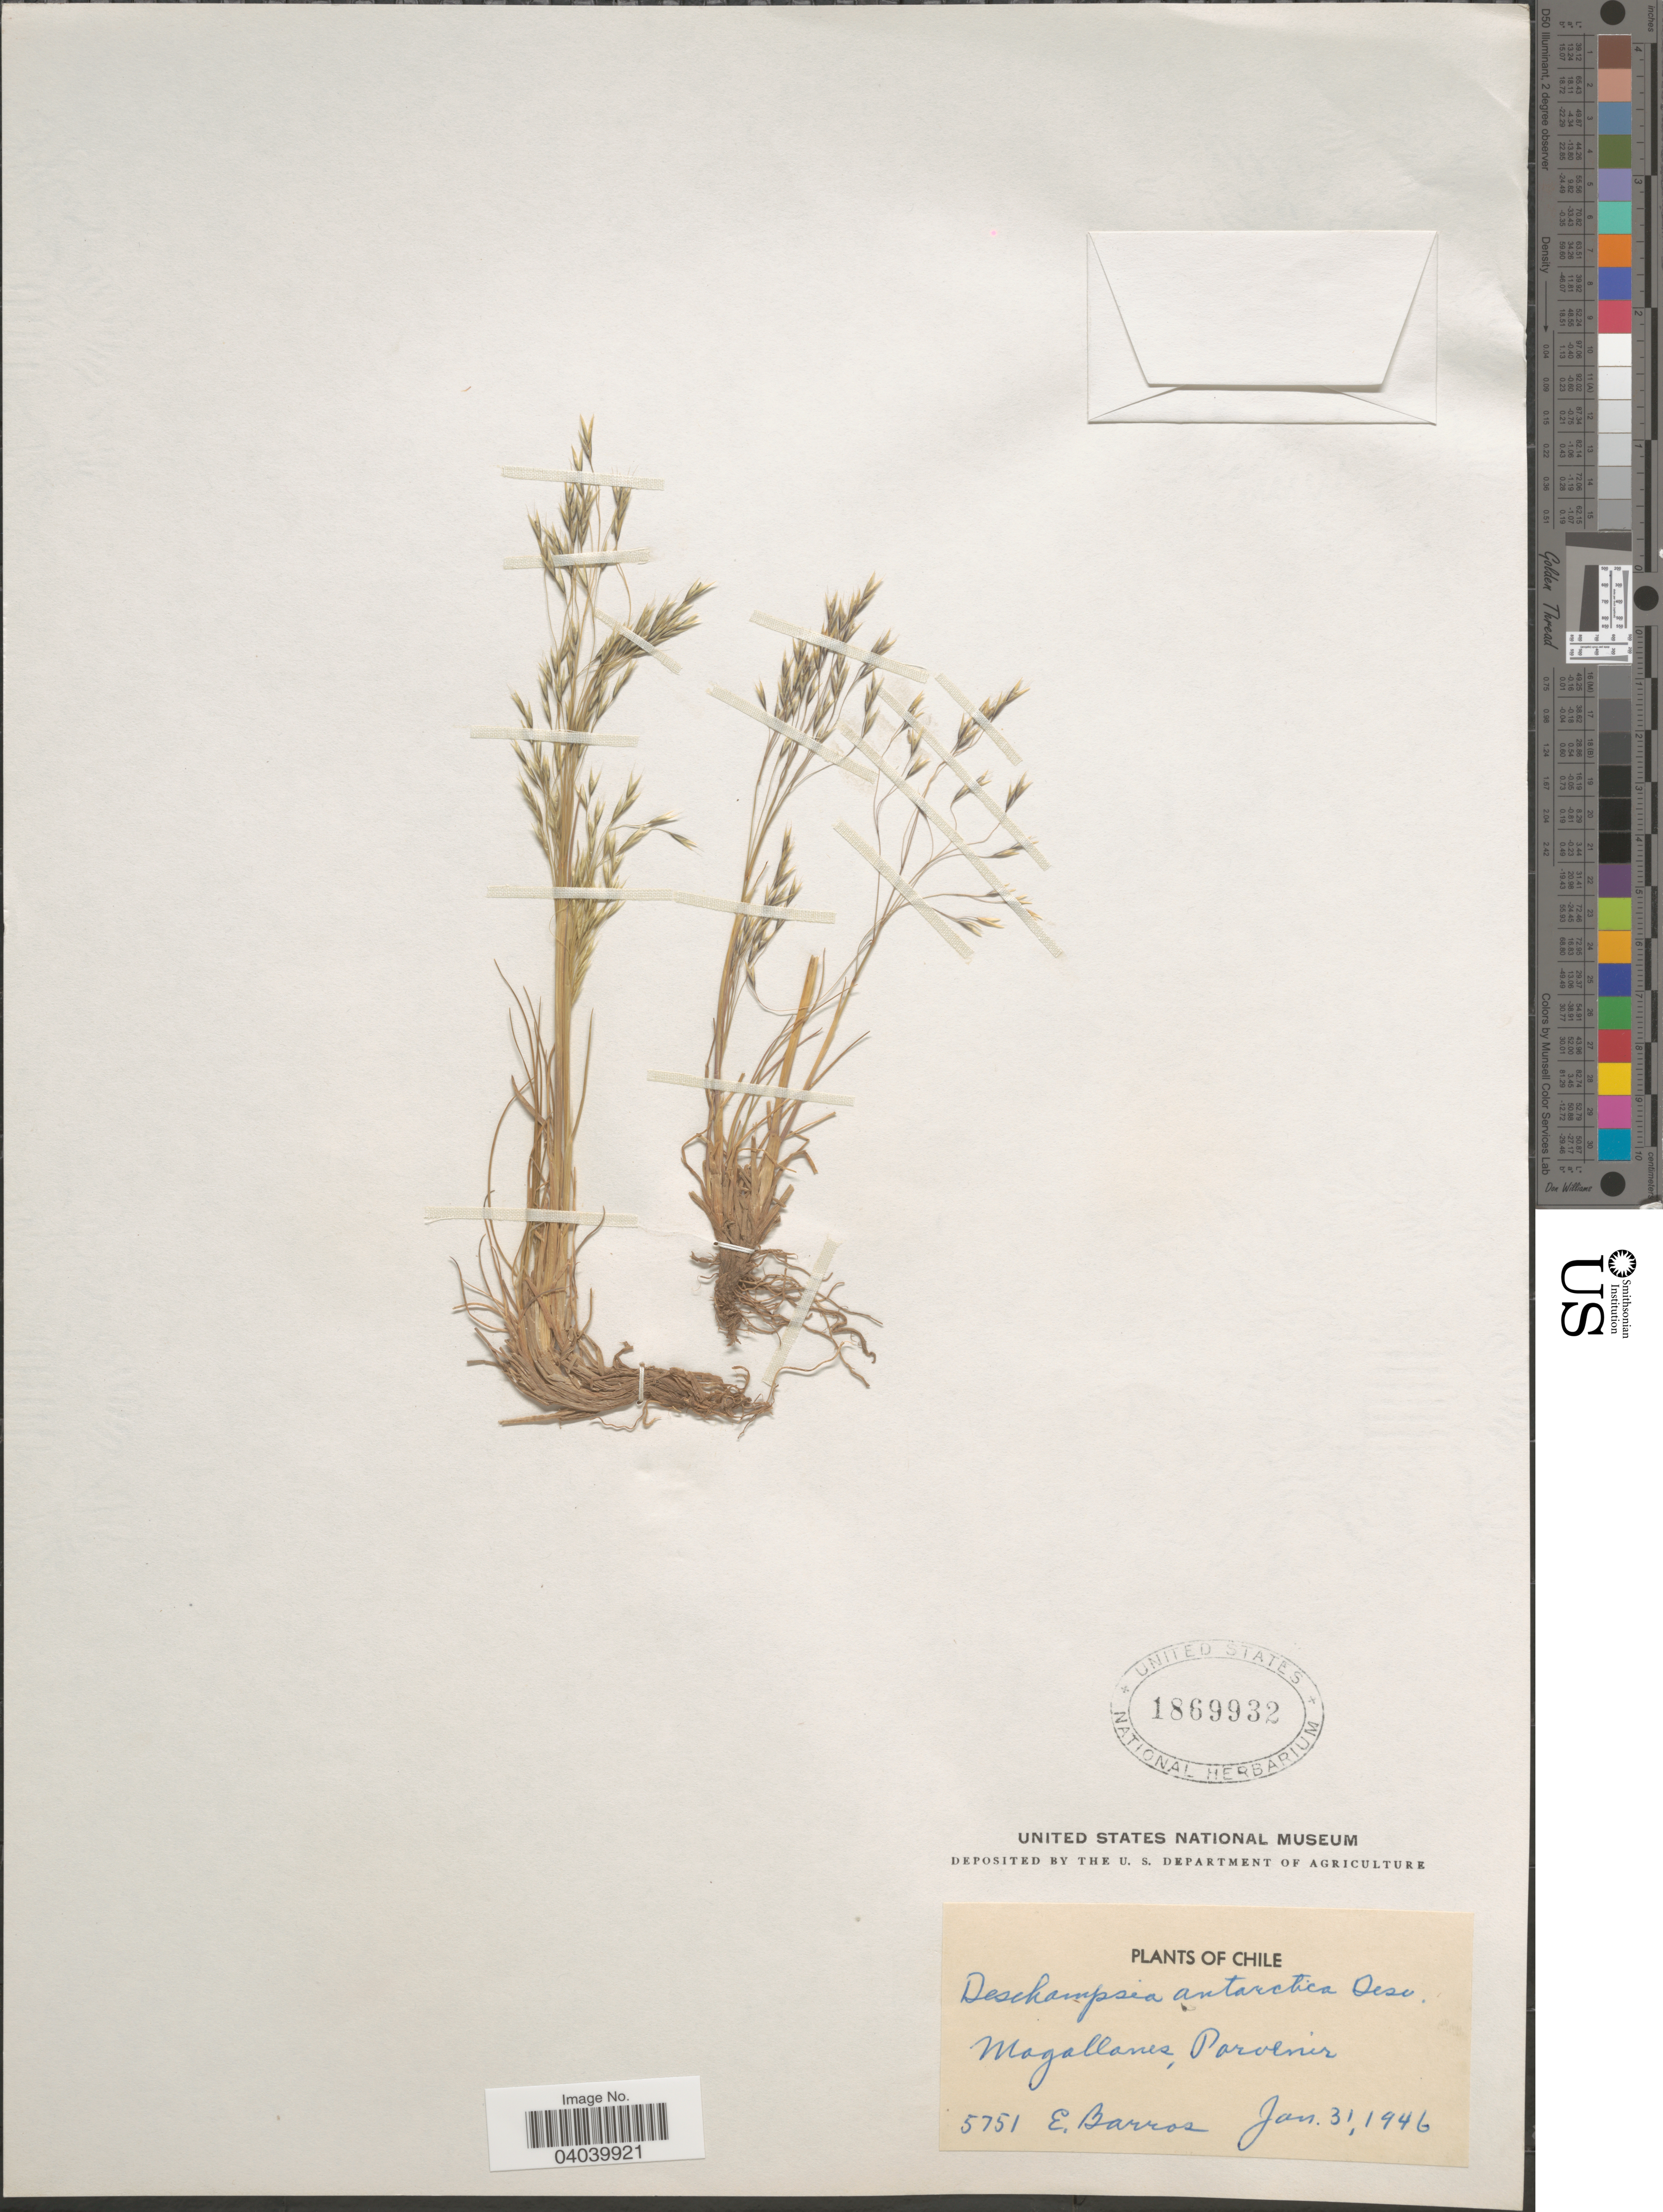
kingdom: Plantae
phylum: Tracheophyta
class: Liliopsida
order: Poales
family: Poaceae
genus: Deschampsia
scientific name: Deschampsia antarctica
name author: É. Desv.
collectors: E. Barros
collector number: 5751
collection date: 1946-01-31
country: Chile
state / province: Magallanes y de la Antártica Chilena (XII)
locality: Magallanes, Porvenir.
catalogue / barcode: US 1869932